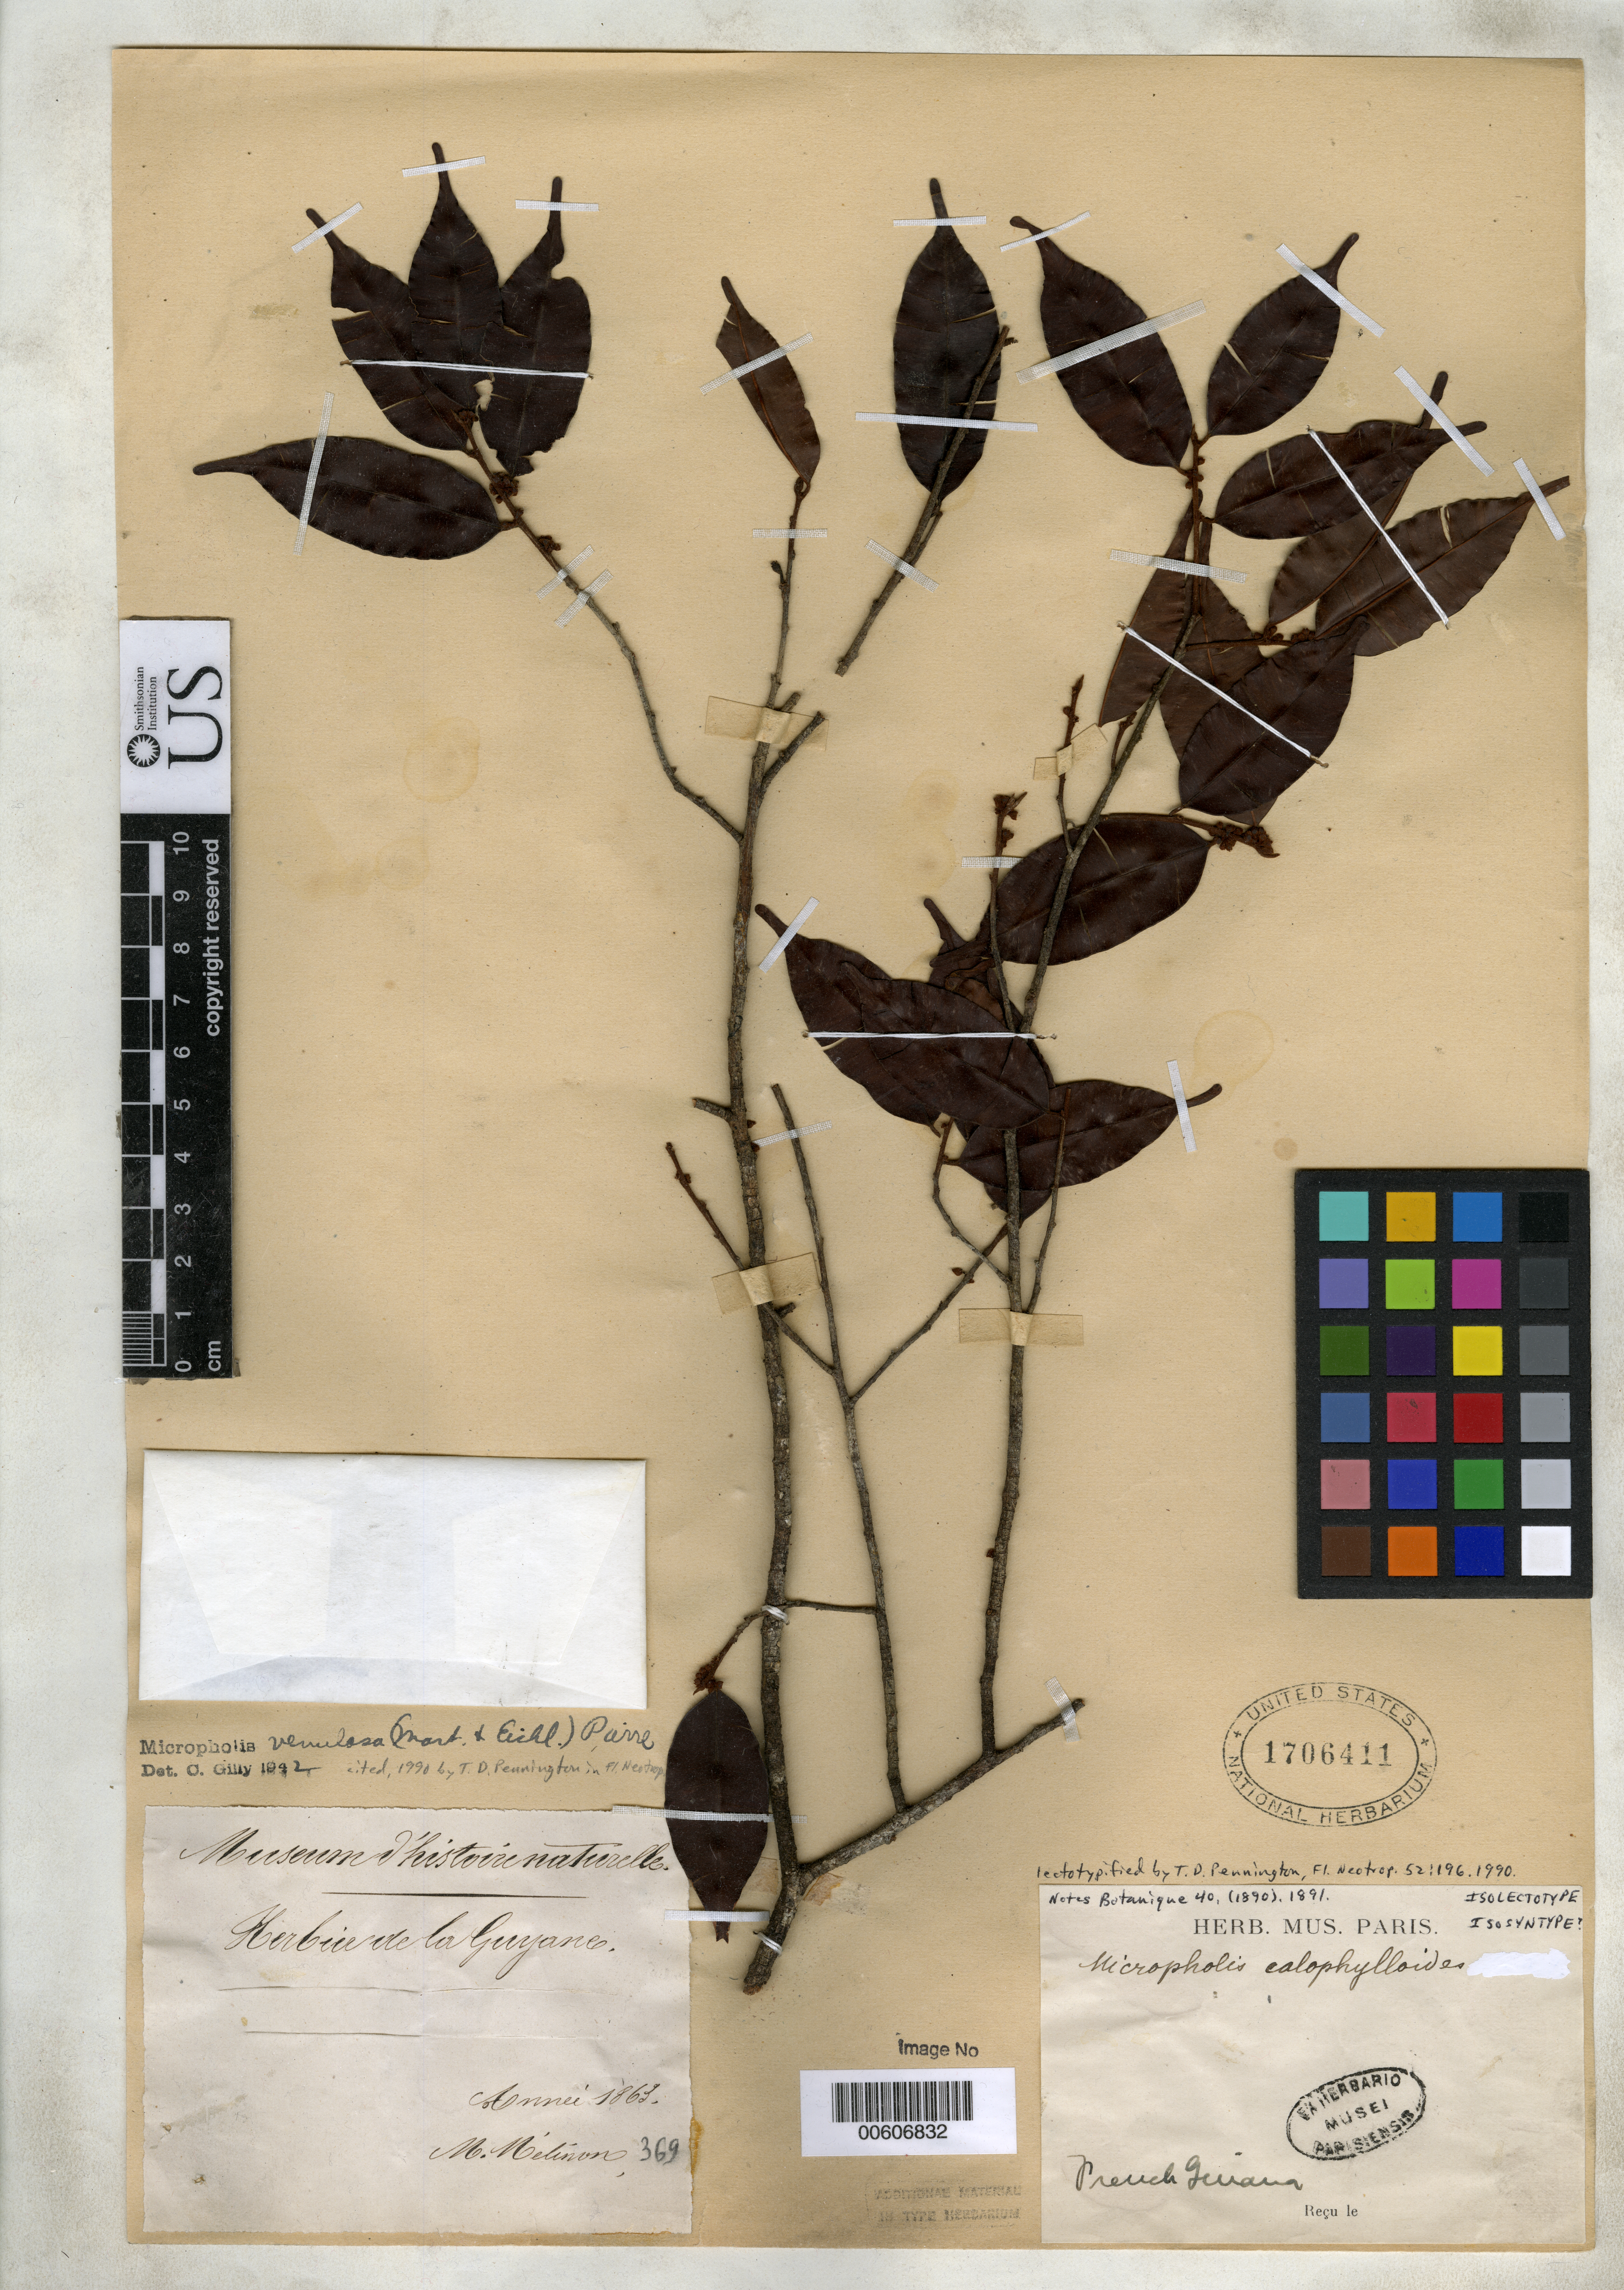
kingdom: Plantae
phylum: Tracheophyta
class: Magnoliopsida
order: Ericales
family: Sapotaceae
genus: Micropholis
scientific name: Micropholis calophylloides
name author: Pierre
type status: Isolectotype; Type Collection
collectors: M. Melinon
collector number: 369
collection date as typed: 1863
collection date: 1863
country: French Guiana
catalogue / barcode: US 1706411